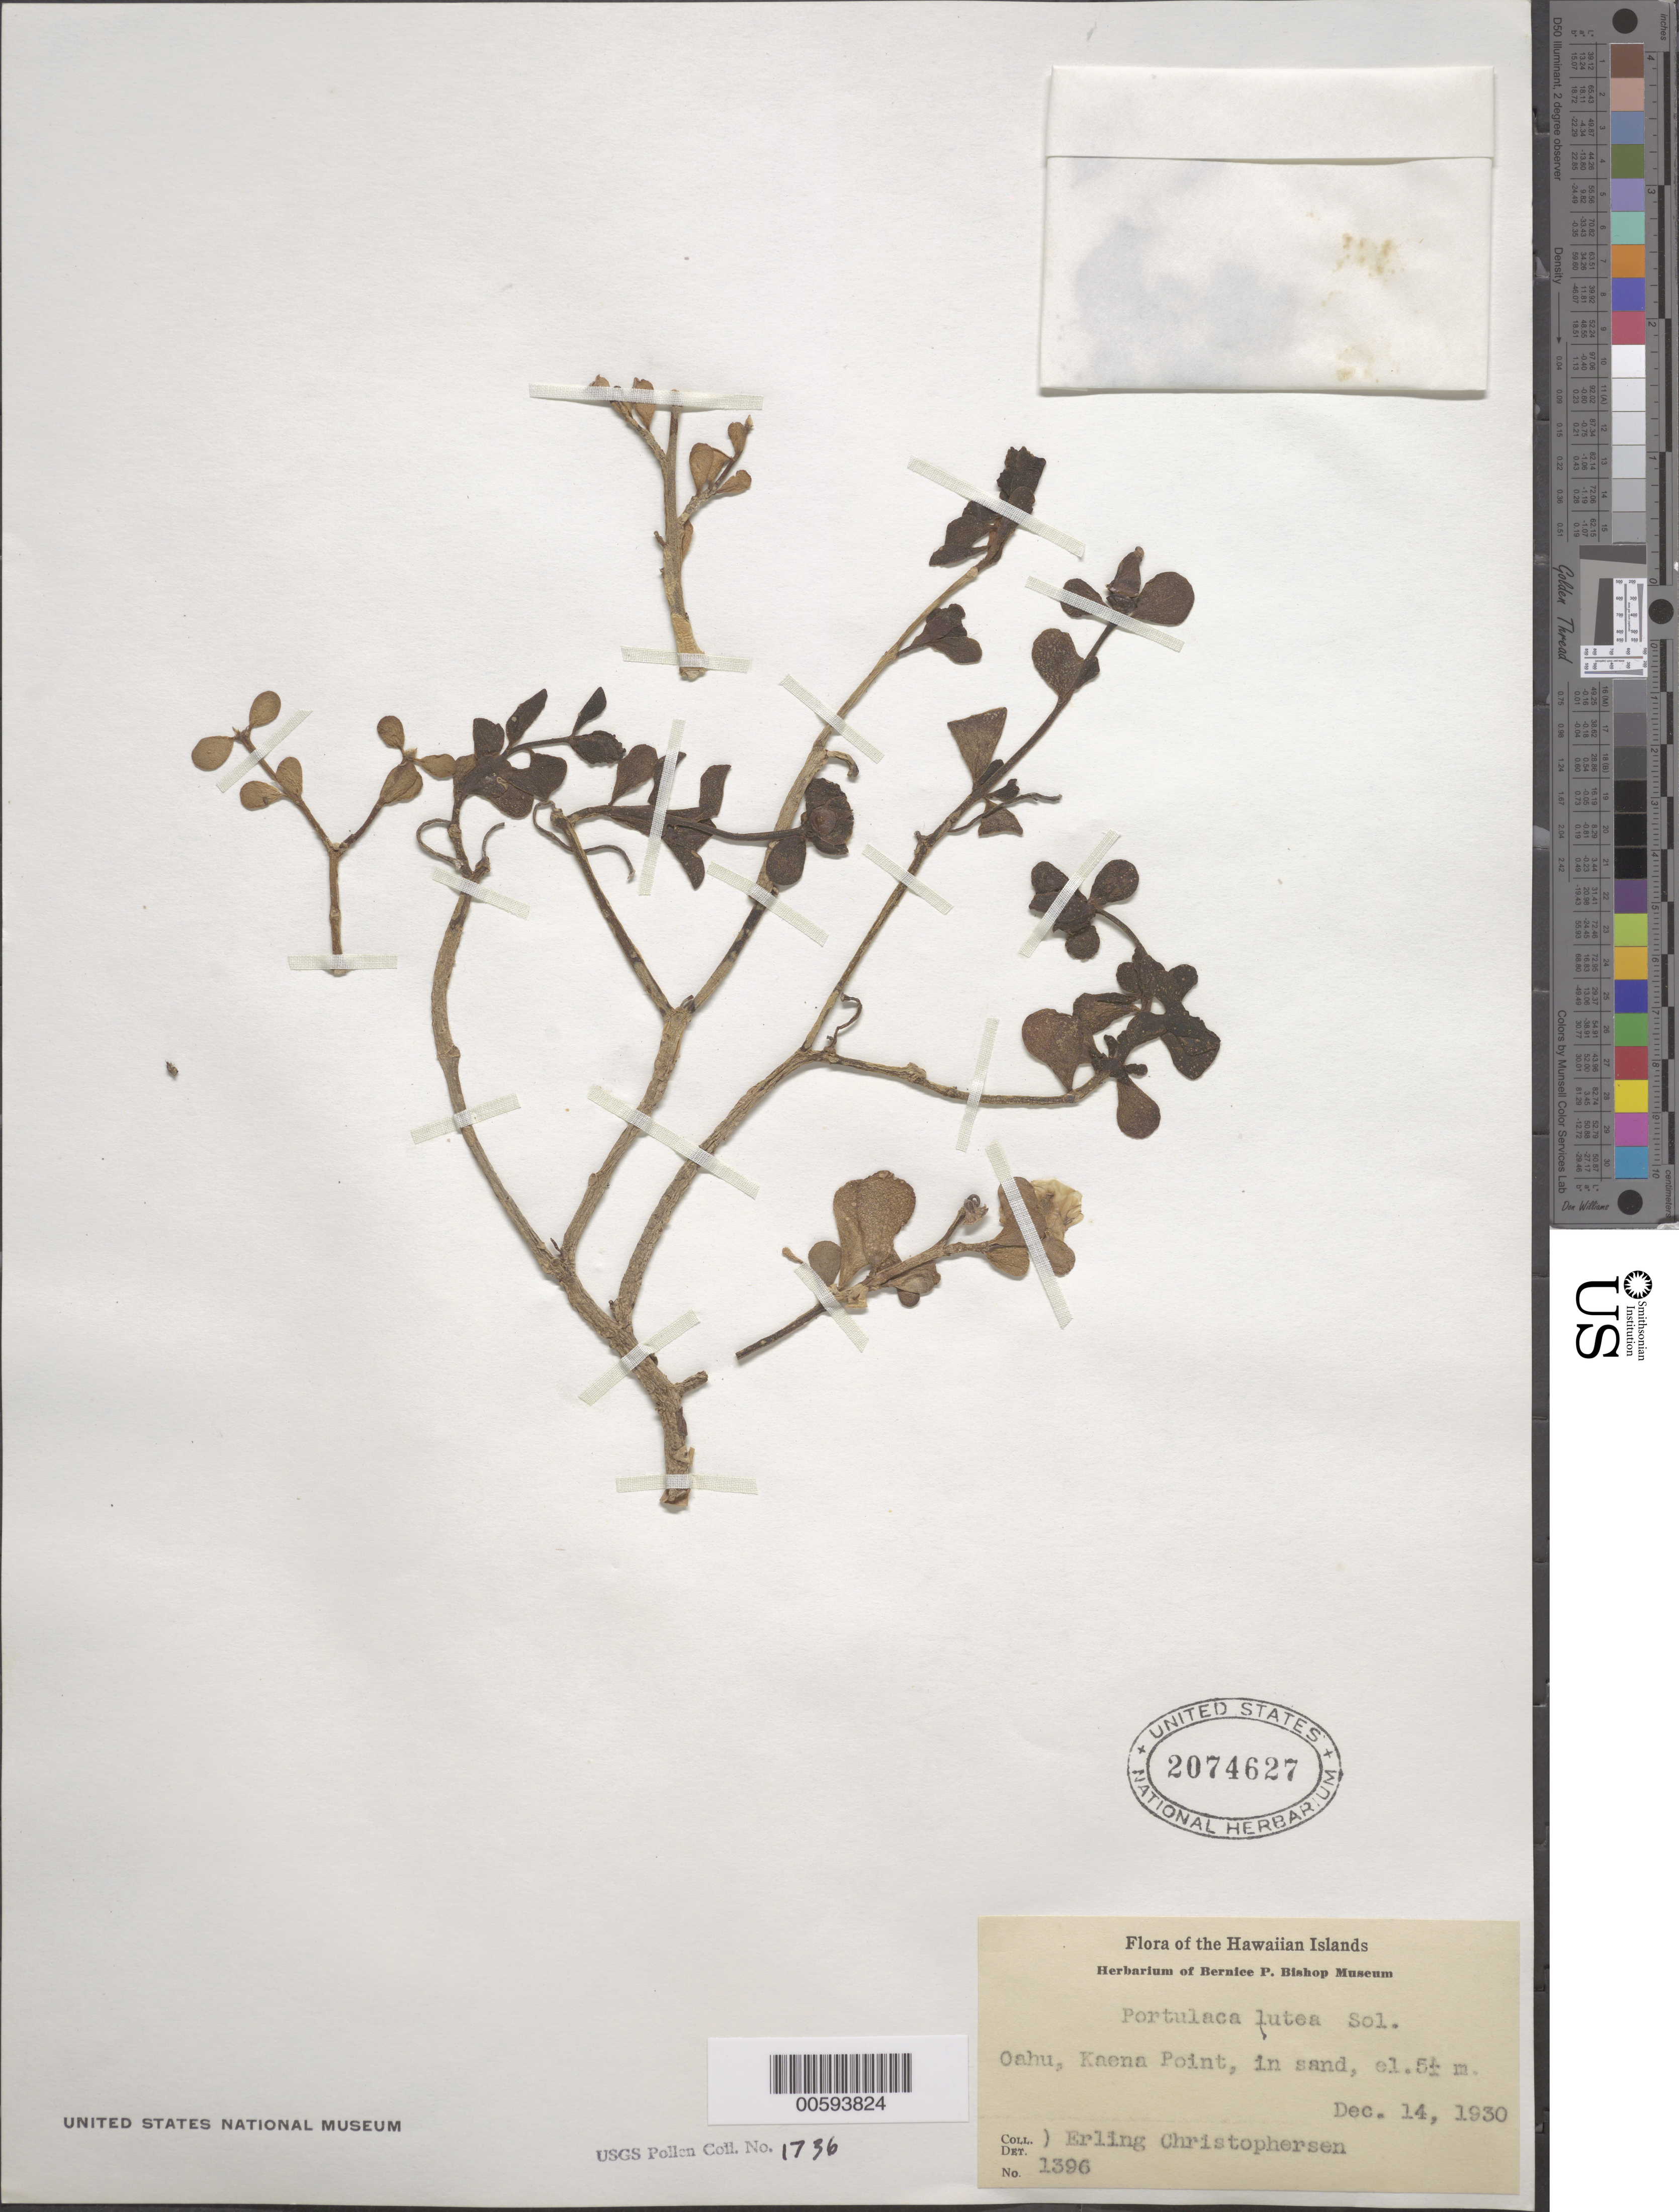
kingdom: Plantae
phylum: Tracheophyta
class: Magnoliopsida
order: Caryophyllales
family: Portulacaceae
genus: Portulaca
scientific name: Portulaca lutea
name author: Sol. ex G. Forst.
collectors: E. Christophersen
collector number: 1396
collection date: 1930-12-14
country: United States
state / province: Hawaii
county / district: Honolulu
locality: The Hawaiian Islands. Oahu, Kaena Point, in sand.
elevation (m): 5.5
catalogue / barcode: US 2074627